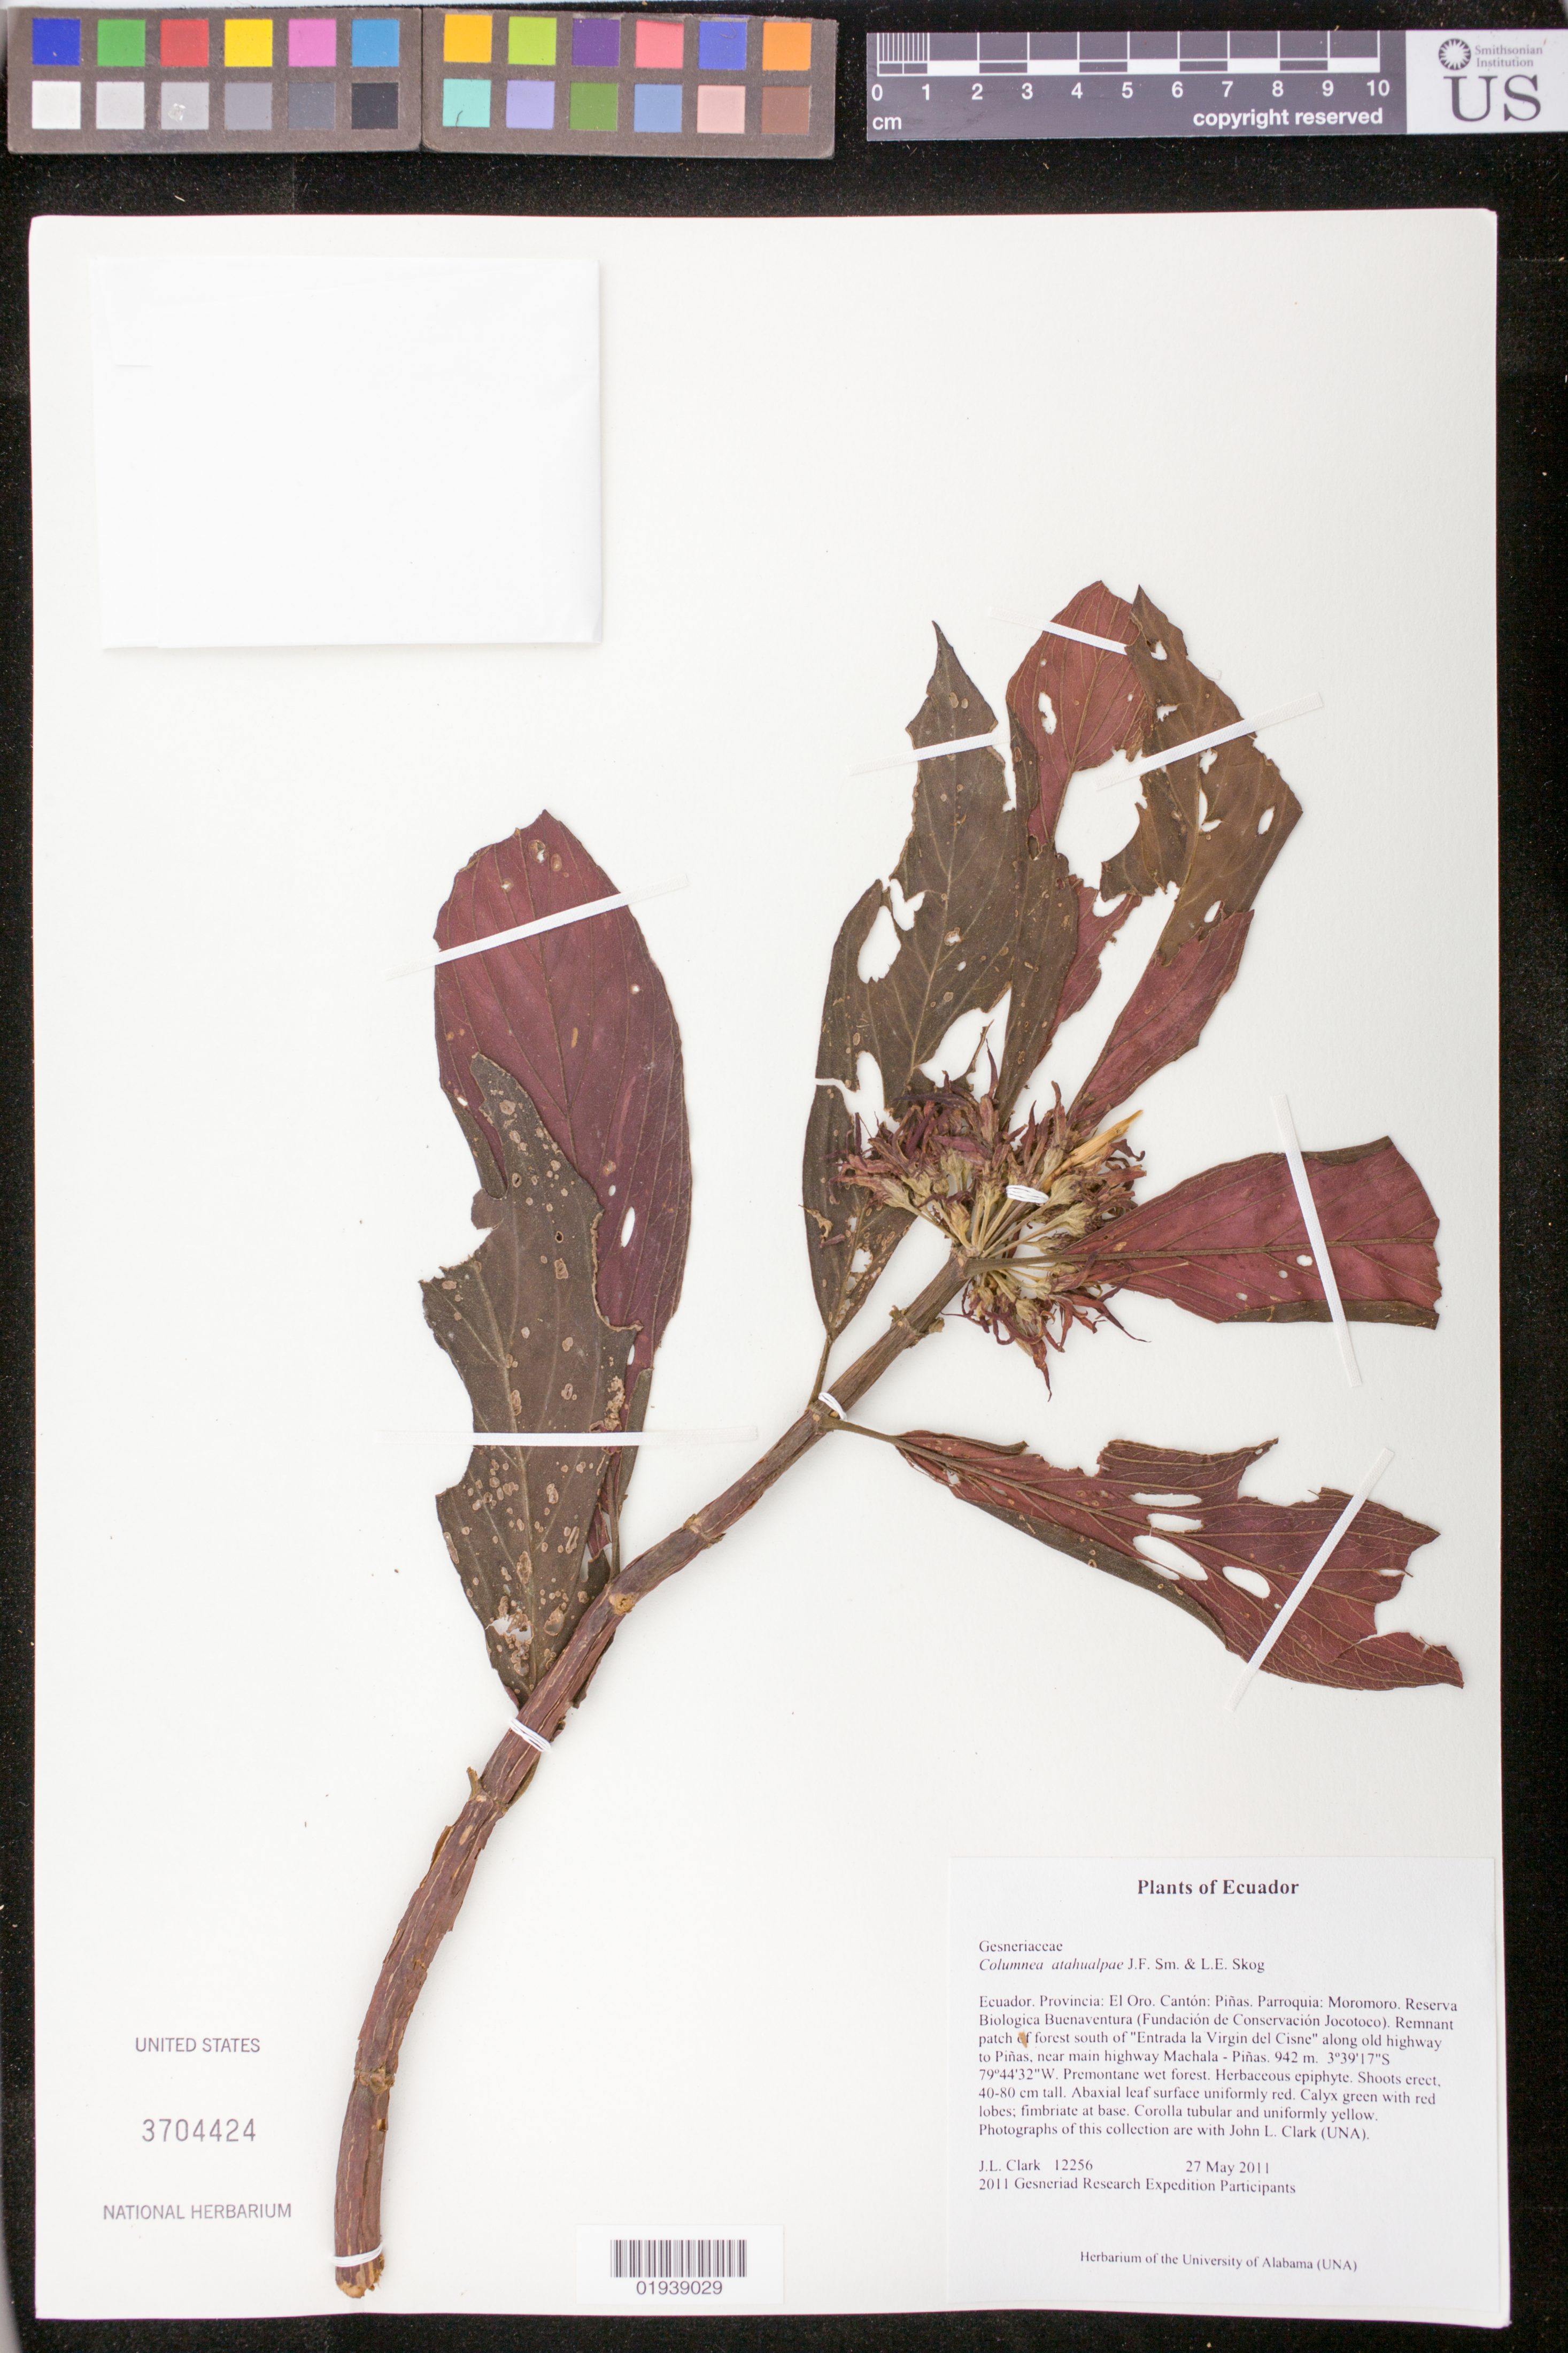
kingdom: Plantae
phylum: Tracheophyta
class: Magnoliopsida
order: Lamiales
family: Gesneriaceae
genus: Columnea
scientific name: Columnea atahualpae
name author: J.F. Sm. & L.E. Skog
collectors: J. L. Clark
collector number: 12256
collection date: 2011-05-27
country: Ecuador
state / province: El Oro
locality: Cantón: Piñas. Parroquia: Moromoro. reserva Biologica Buenaventura (Fundación de Conservación Jocotoco). Remnant patch forest south of "Entrada la Virgin del Cisne"along old highway to Piñas, near main highway Machala-Piñas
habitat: Premontane wet forest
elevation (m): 942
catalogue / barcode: US 3704424